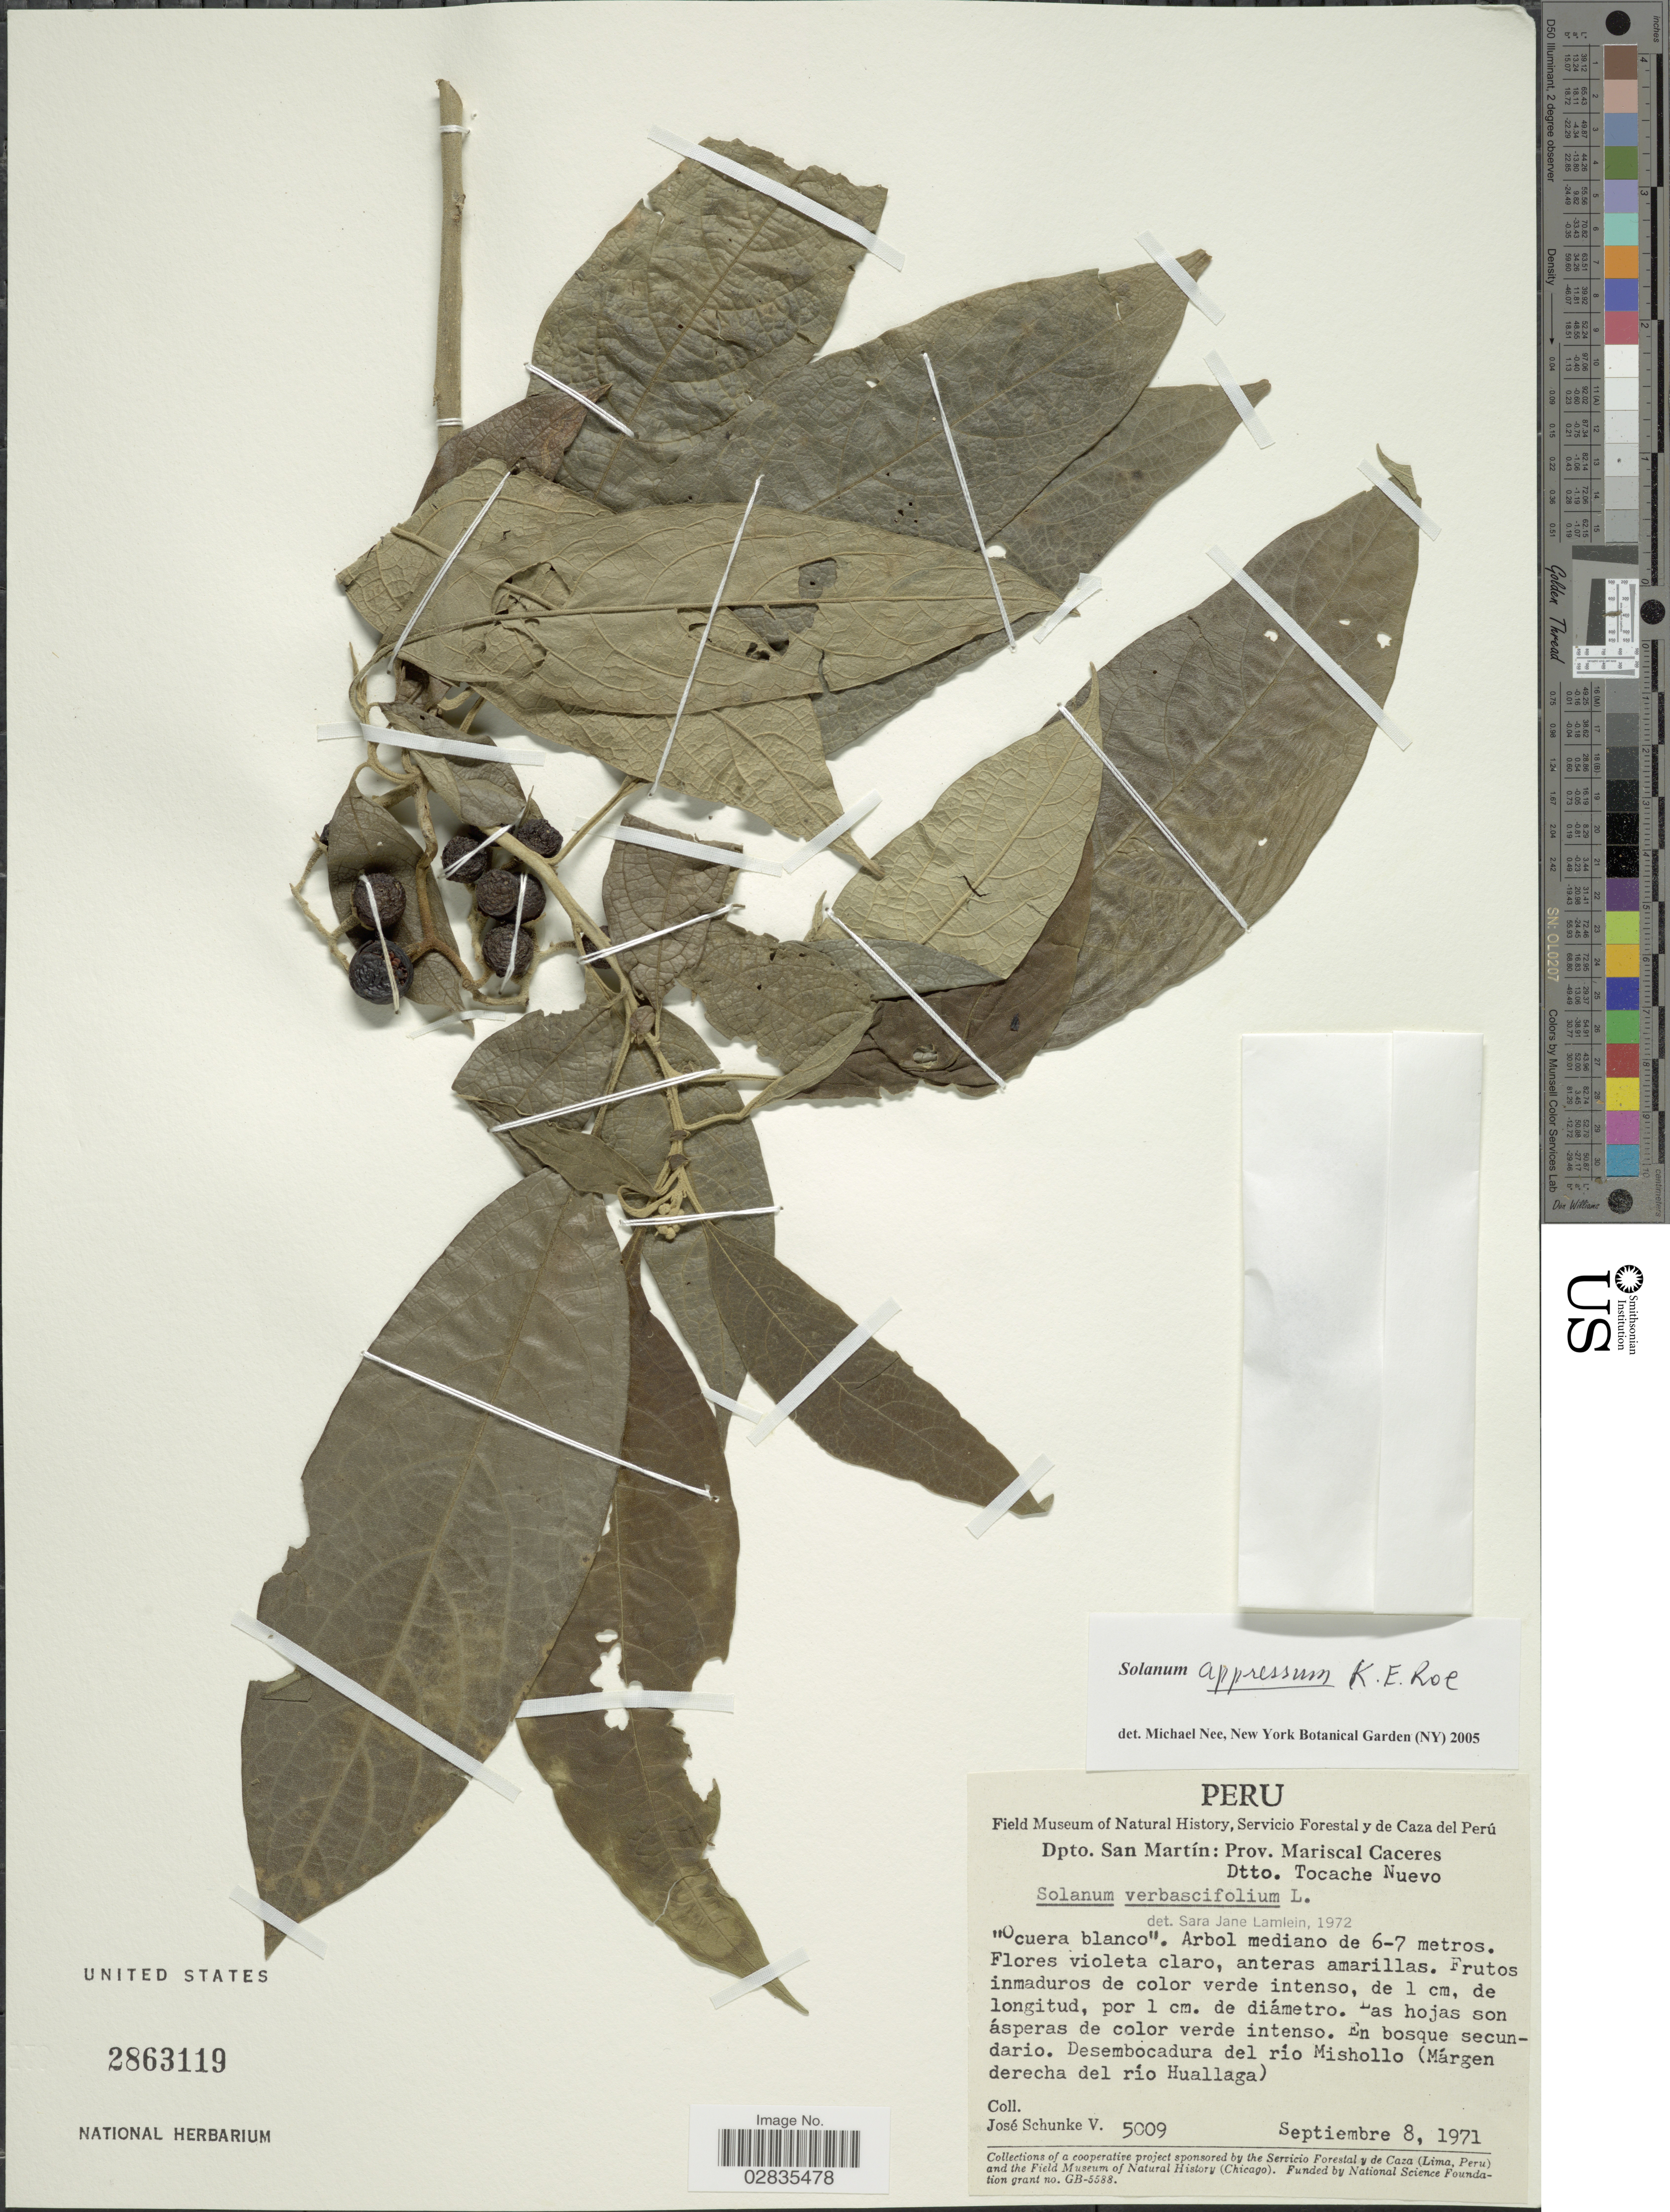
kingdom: Plantae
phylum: Tracheophyta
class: Magnoliopsida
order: Solanales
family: Solanaceae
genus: Solanum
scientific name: Solanum appressum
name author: K.E. Roe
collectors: J. Schunke Vigo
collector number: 5009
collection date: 1971-09-08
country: Peru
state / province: San Martín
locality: Dpto. San Martín: Prov. Mariscal Caceres, Dtto. Tocache Nuevo, Desembocadura del río Mishollo (Márgen derecha del río Huallaga).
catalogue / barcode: US 2863119